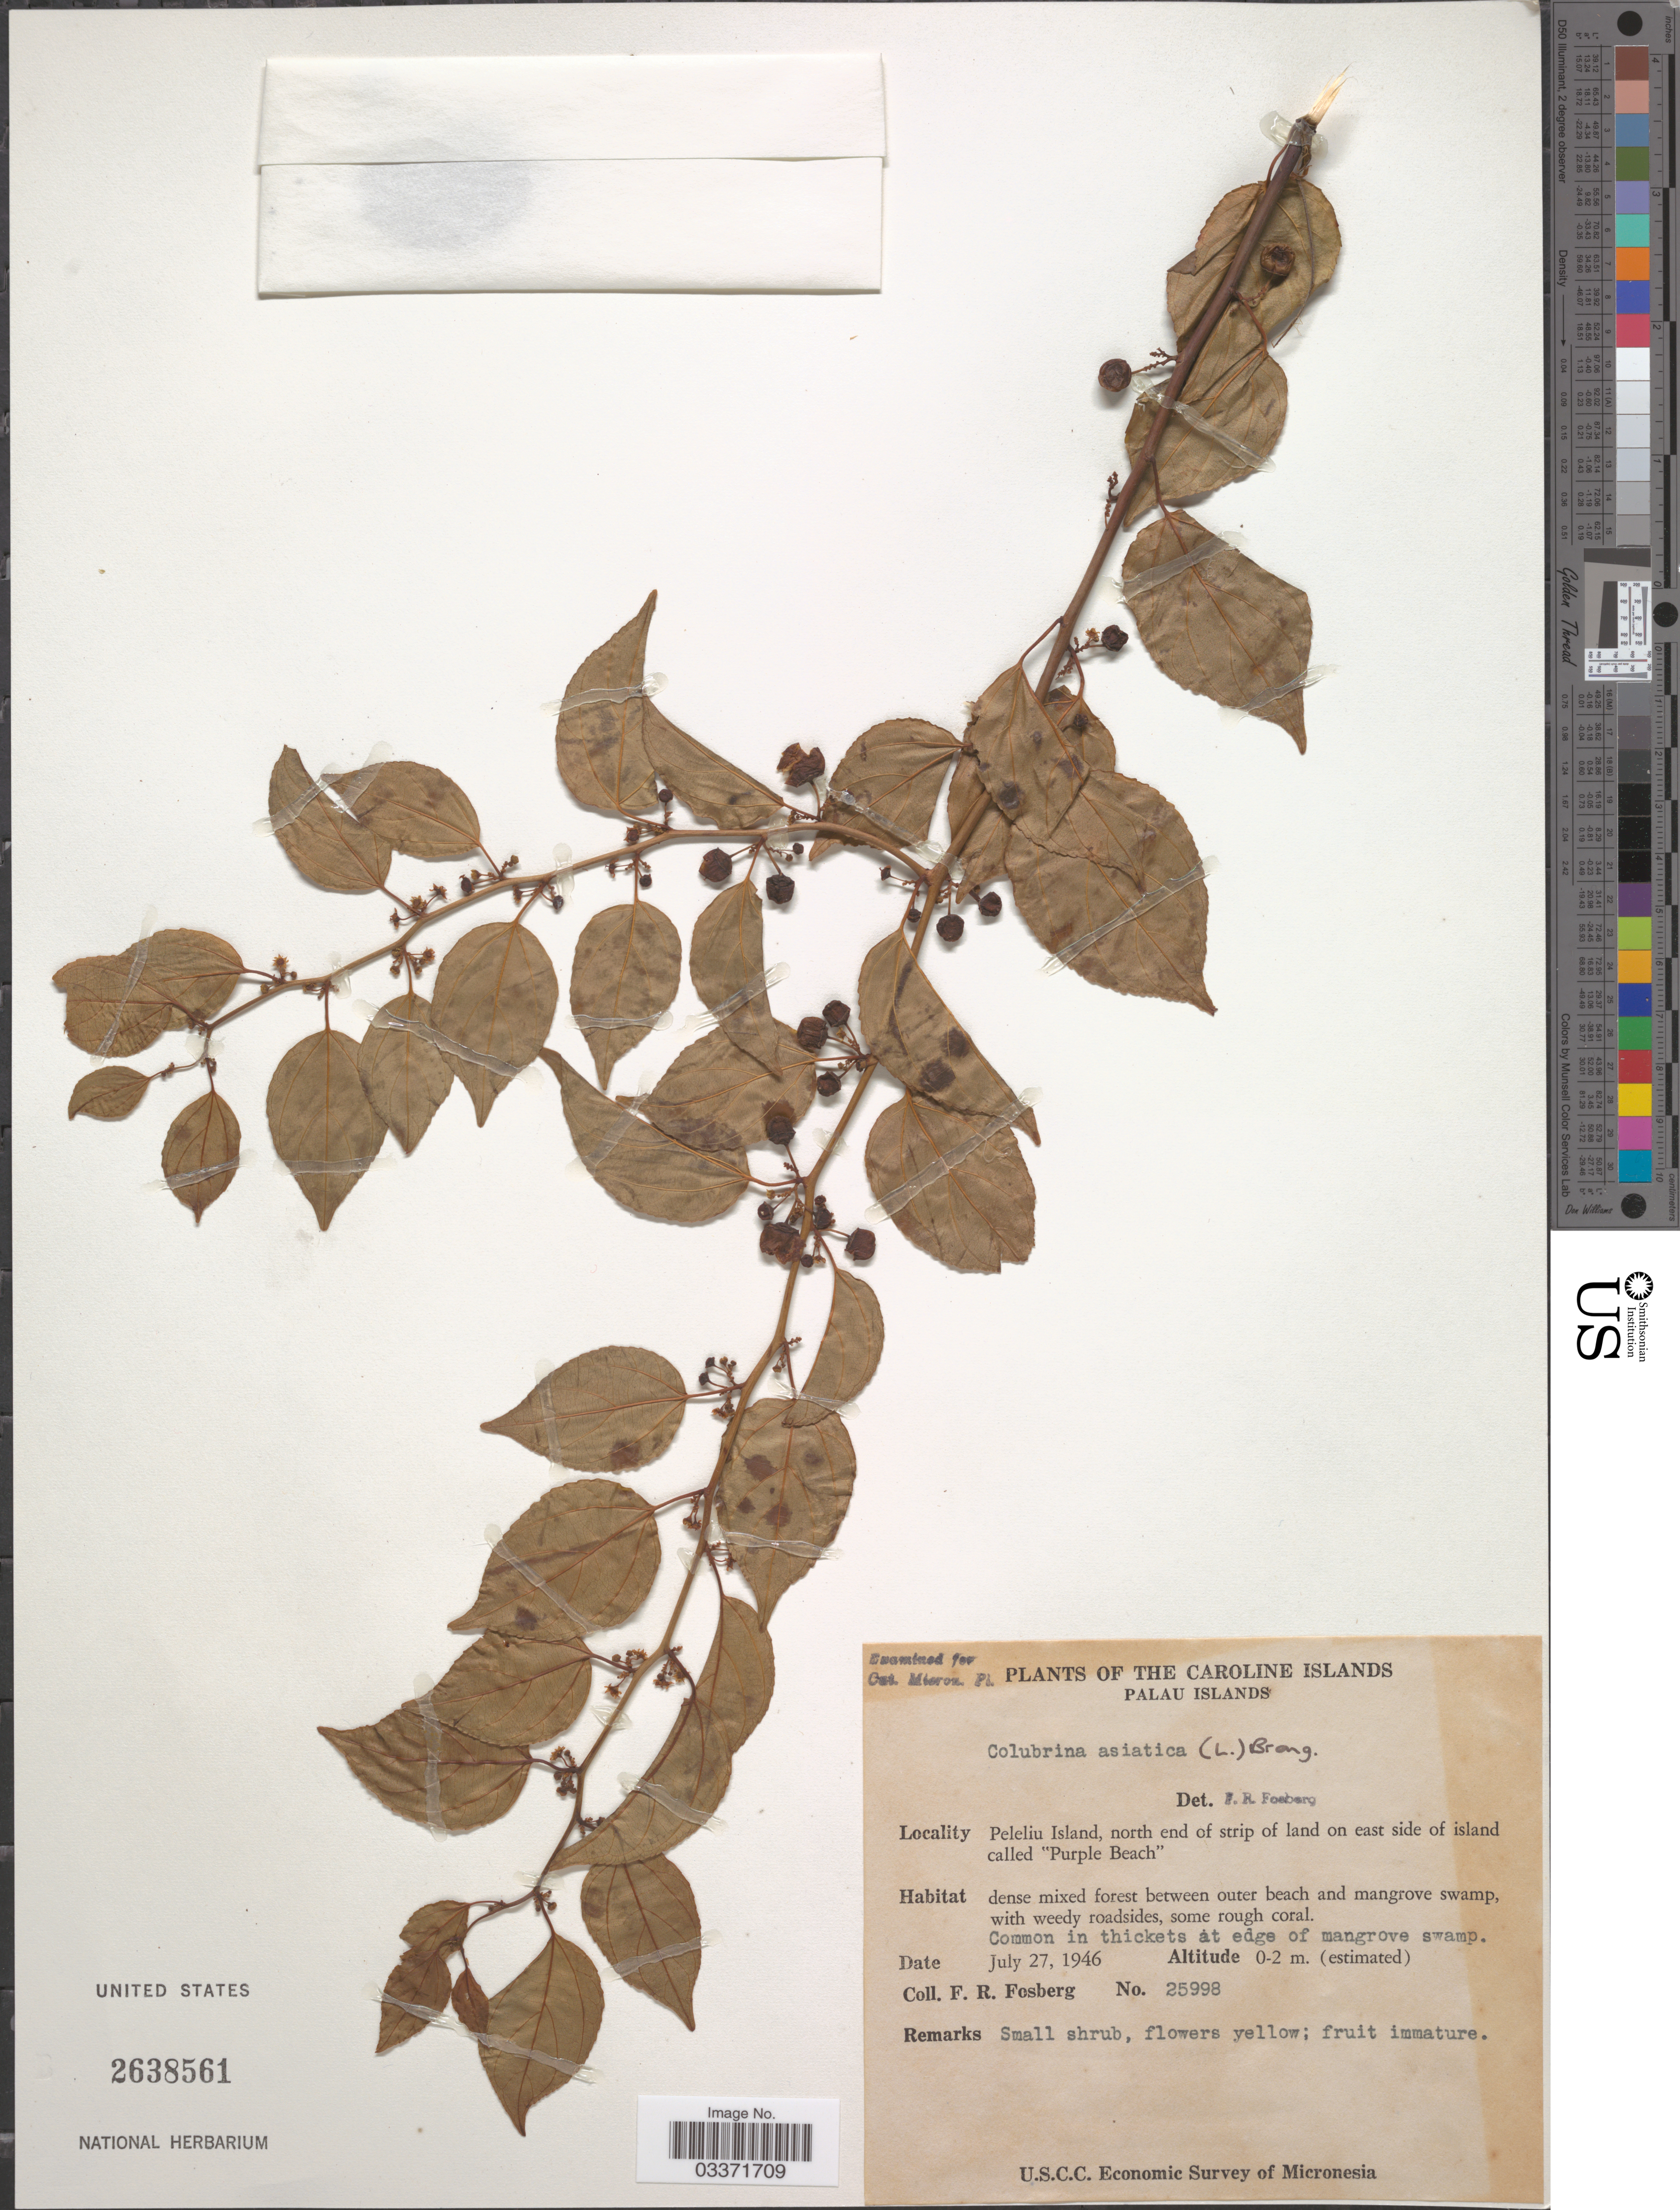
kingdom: Plantae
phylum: Tracheophyta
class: Magnoliopsida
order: Rosales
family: Rhamnaceae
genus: Colubrina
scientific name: Colubrina asiatica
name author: (L.) Brongn.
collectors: F. R. Fosberg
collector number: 25998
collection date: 1946-07-27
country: Palau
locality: The Caroline Islands, Palau Islands, Peleliu Island, north end of strip of land on east side of island called "Purple Beach".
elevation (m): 0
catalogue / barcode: US 2638561